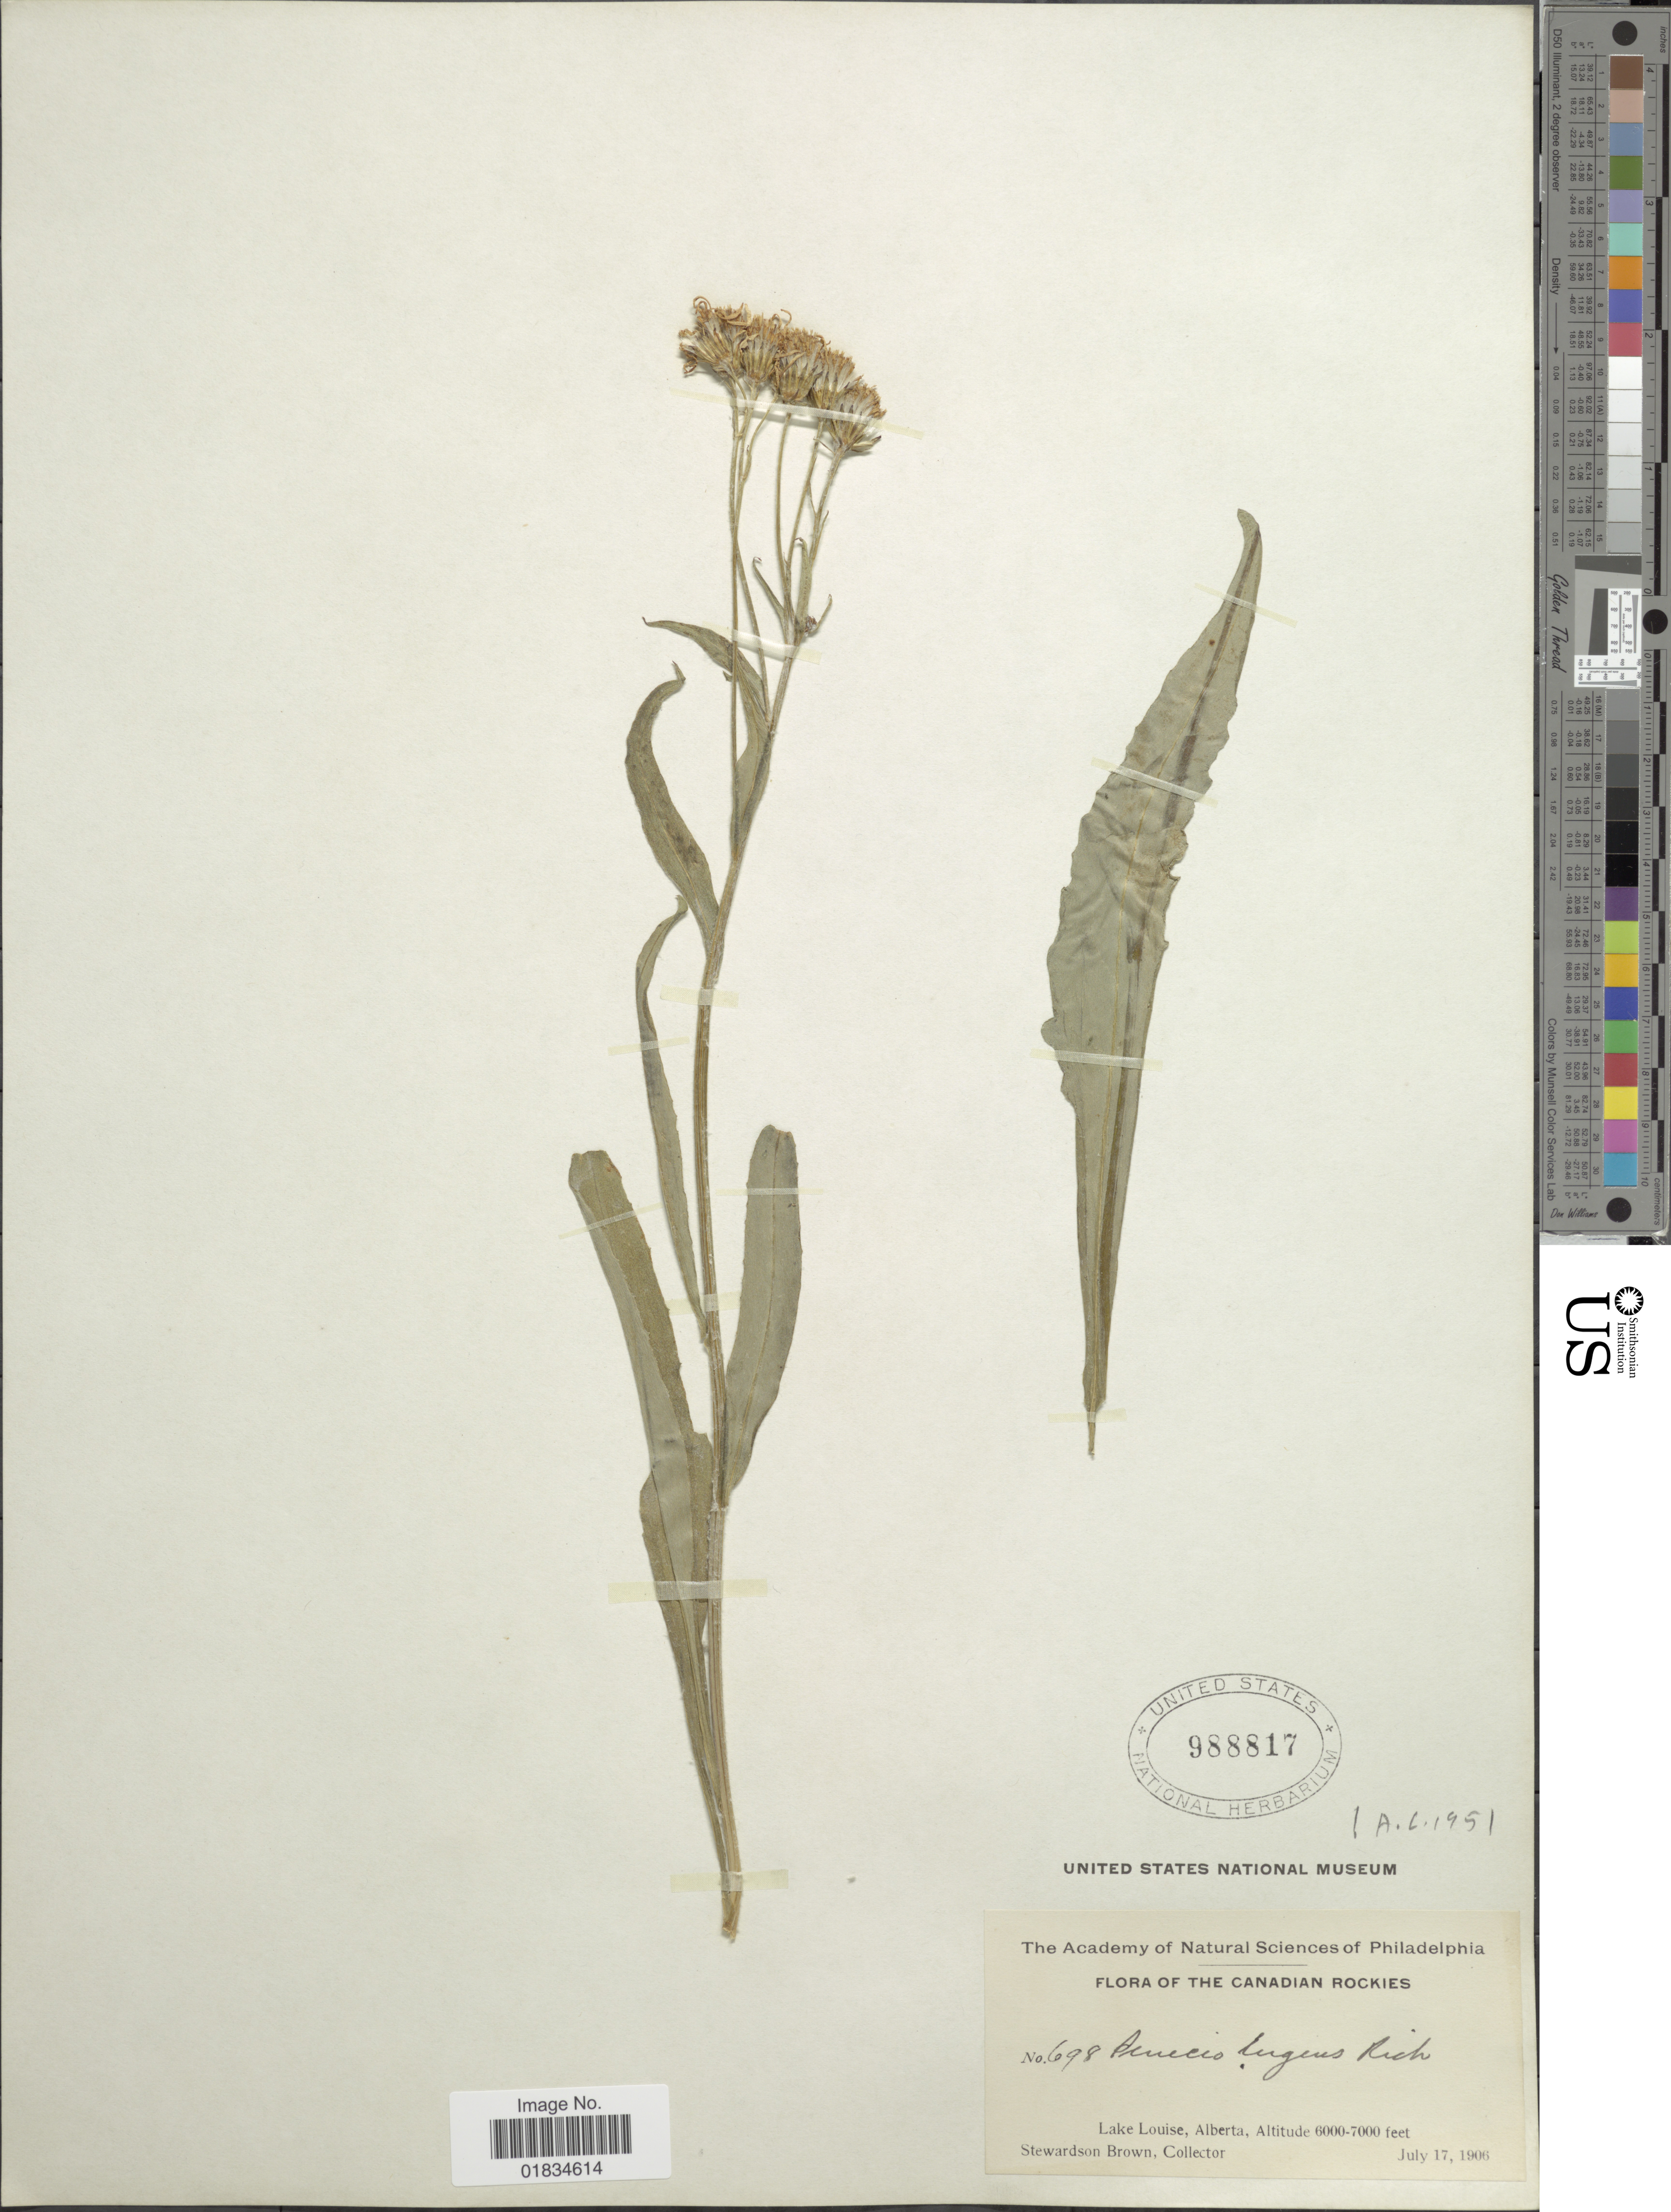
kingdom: Plantae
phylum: Tracheophyta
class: Magnoliopsida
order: Asterales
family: Asteraceae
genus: Senecio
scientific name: Senecio lugens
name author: Richardson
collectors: S. Brown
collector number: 698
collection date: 1906-07-17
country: Canada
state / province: Alberta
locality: Lake Louise, Canadian Rockies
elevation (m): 1829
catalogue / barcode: US 988817